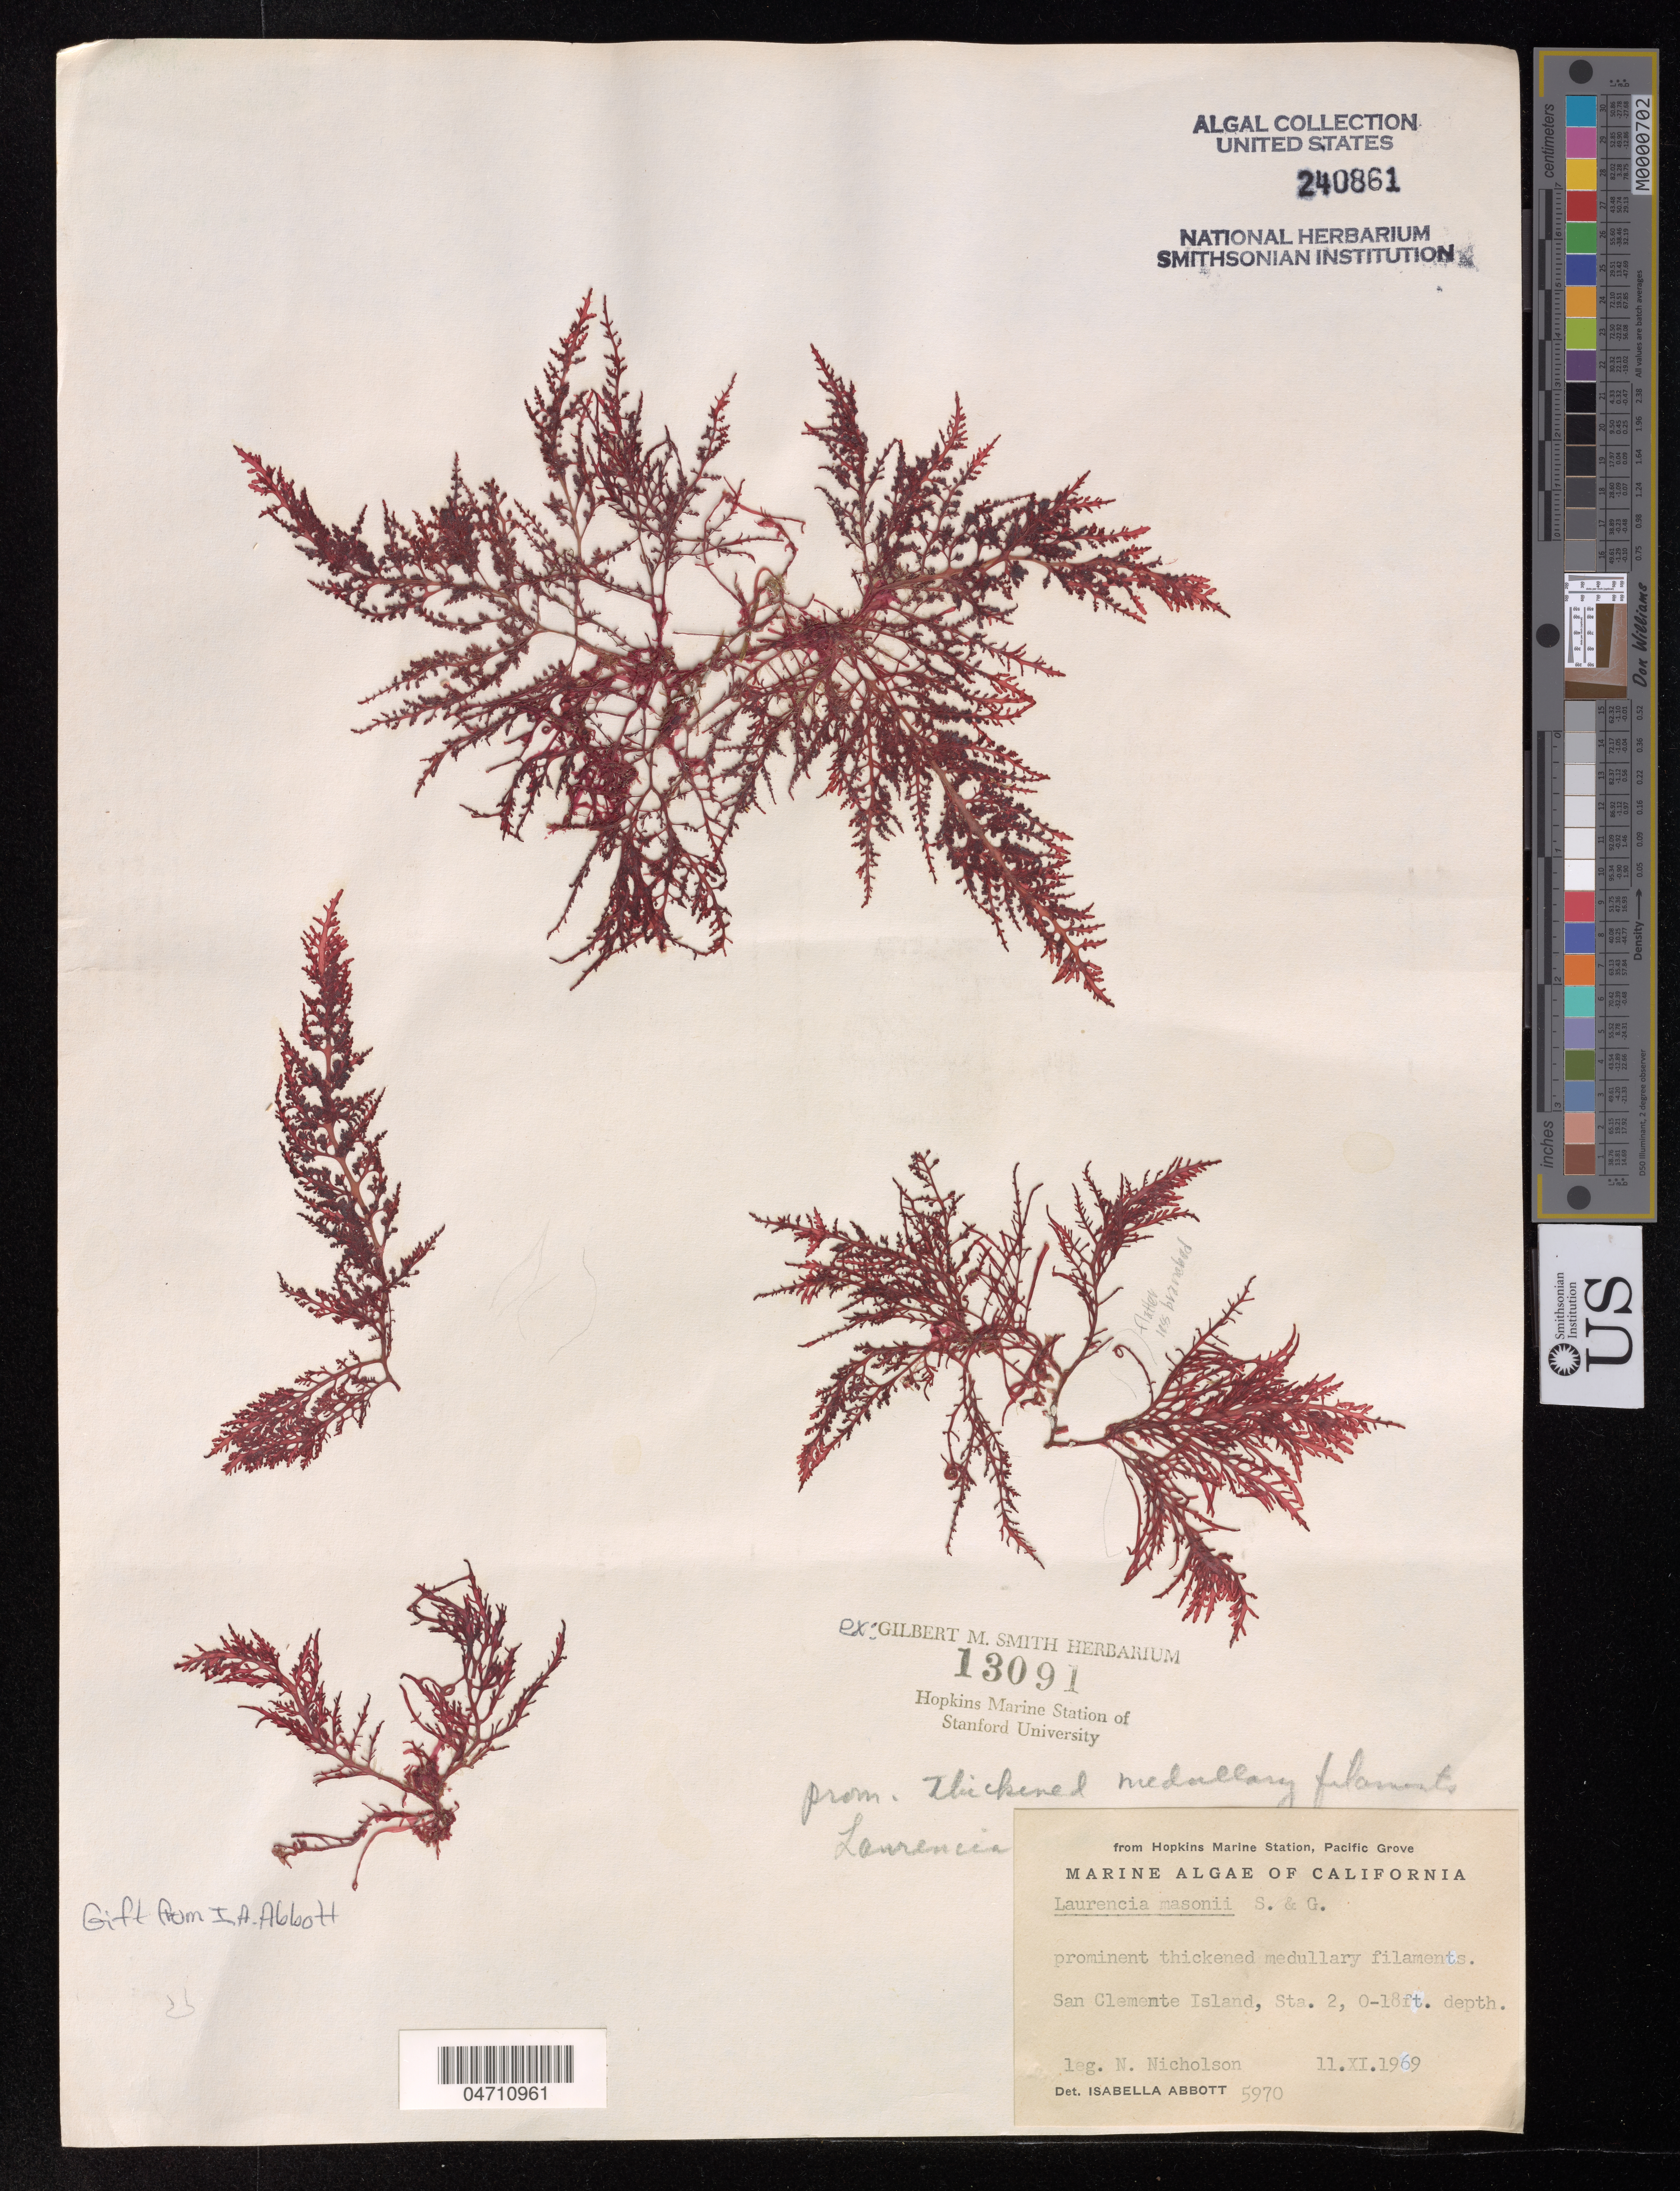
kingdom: Plantae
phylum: Rhodophyta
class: Florideophyceae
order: Ceramiales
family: Rhodomelaceae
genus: Laurencia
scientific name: Laurencia masonii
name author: Setch. & N.L. Gardner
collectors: N. Nicholson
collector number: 5970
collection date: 1969-11-11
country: United States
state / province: California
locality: San Clemente Island.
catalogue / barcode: US 240861